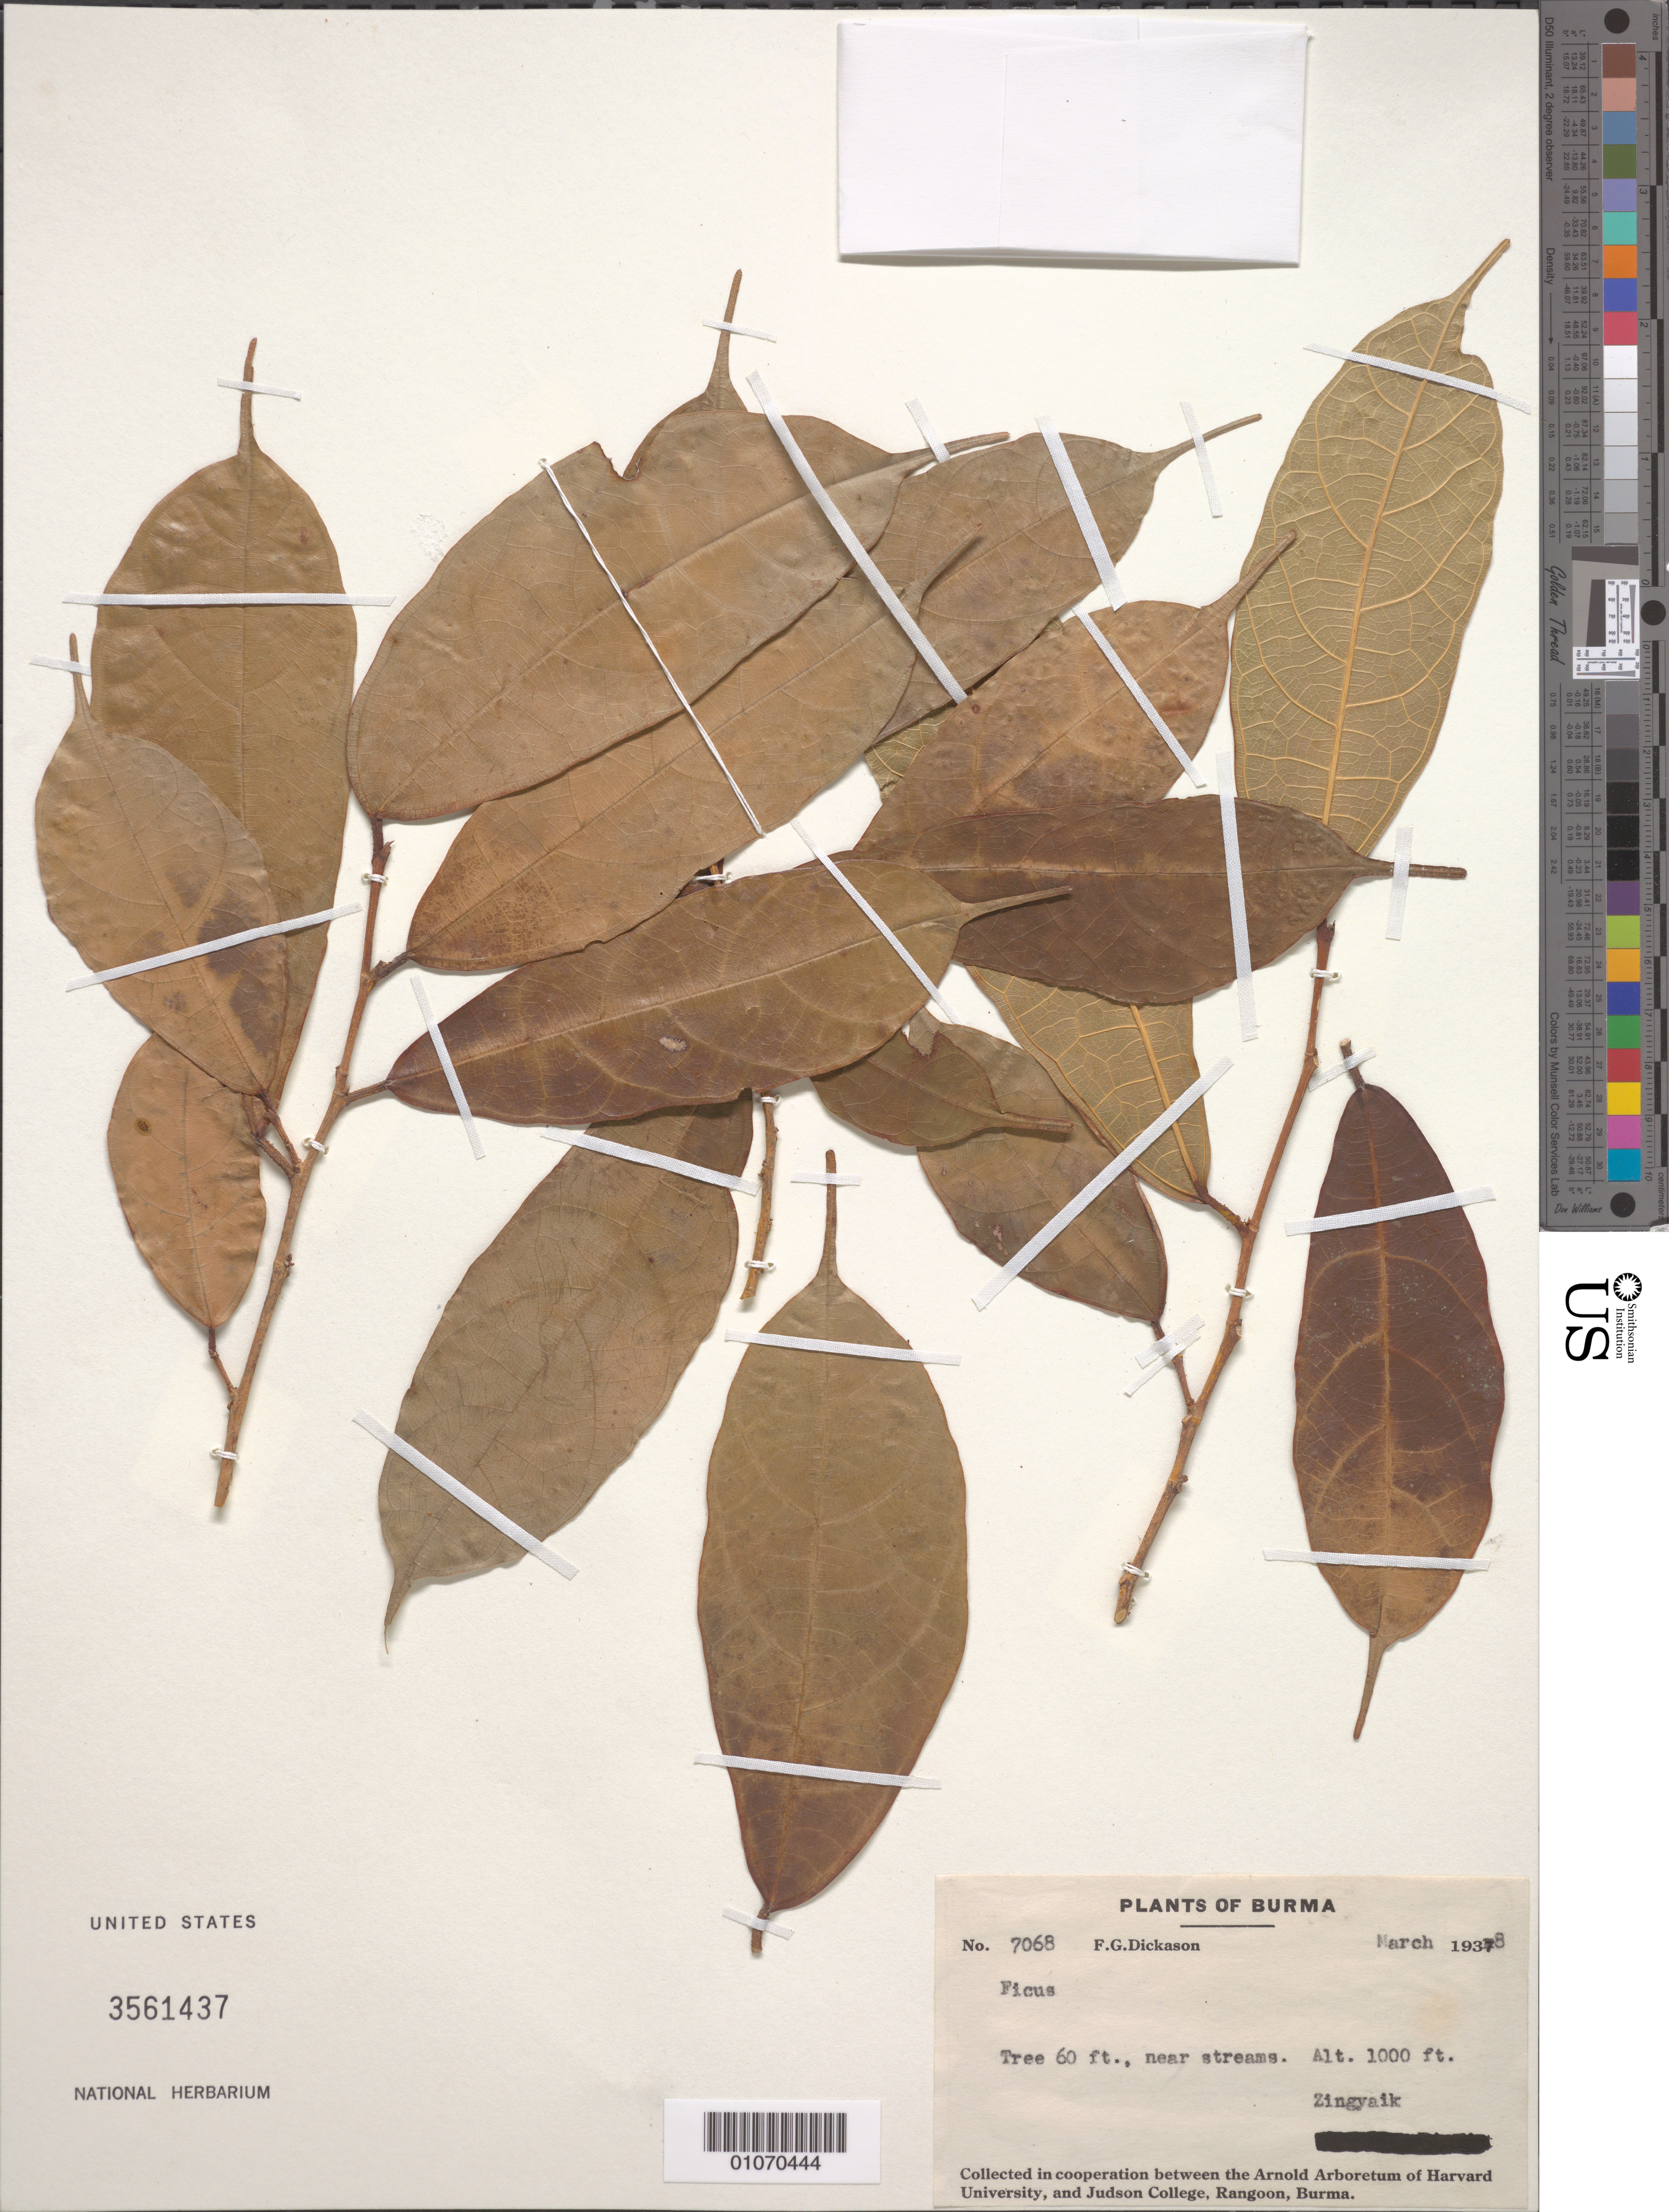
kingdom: Plantae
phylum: Tracheophyta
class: Magnoliopsida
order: Rosales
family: Moraceae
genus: Ficus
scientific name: Ficus sp.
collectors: F. Dickason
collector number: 7068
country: Myanmar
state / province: Mon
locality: Zingyaik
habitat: near streams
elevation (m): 305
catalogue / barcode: US 3561437